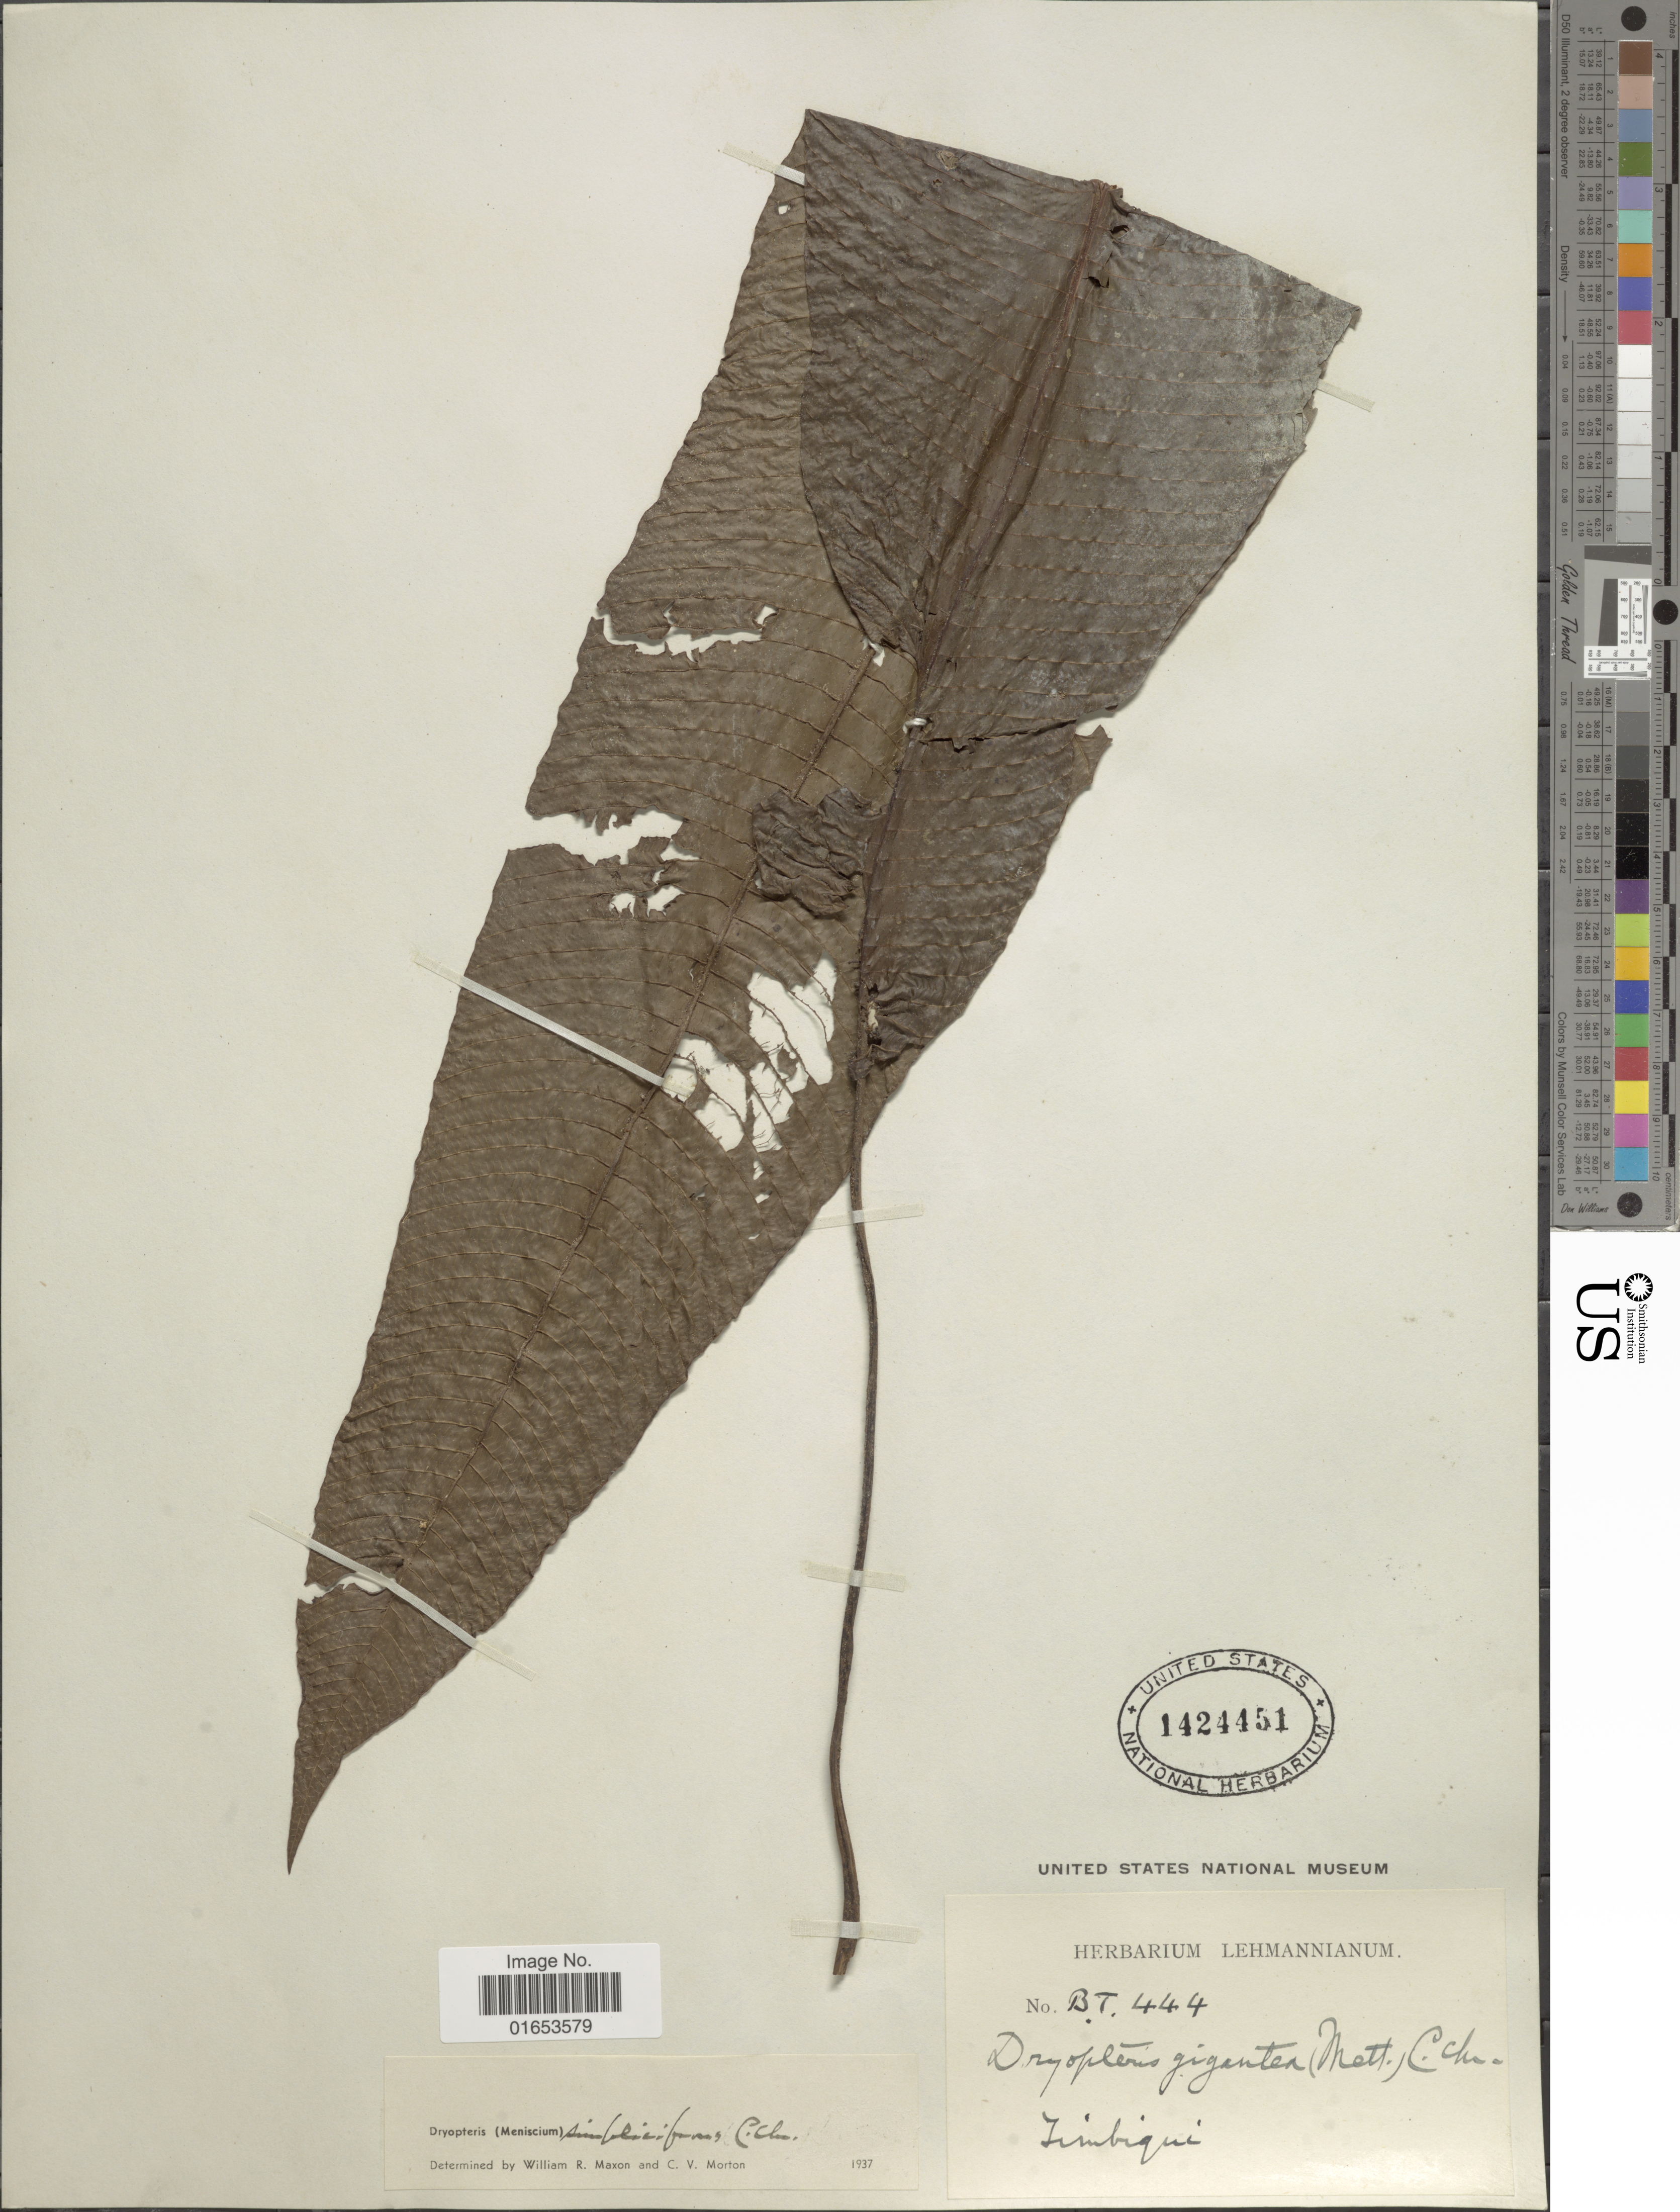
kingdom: Plantae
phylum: Tracheophyta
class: Polypodiopsida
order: Polypodiales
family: Thelypteridaceae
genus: Meniscium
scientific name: Meniscium giganteum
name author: Mett.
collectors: ex herb. Lehmannianum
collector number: BT444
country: Colombia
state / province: Cauca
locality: Timbiqui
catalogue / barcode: US 1424451